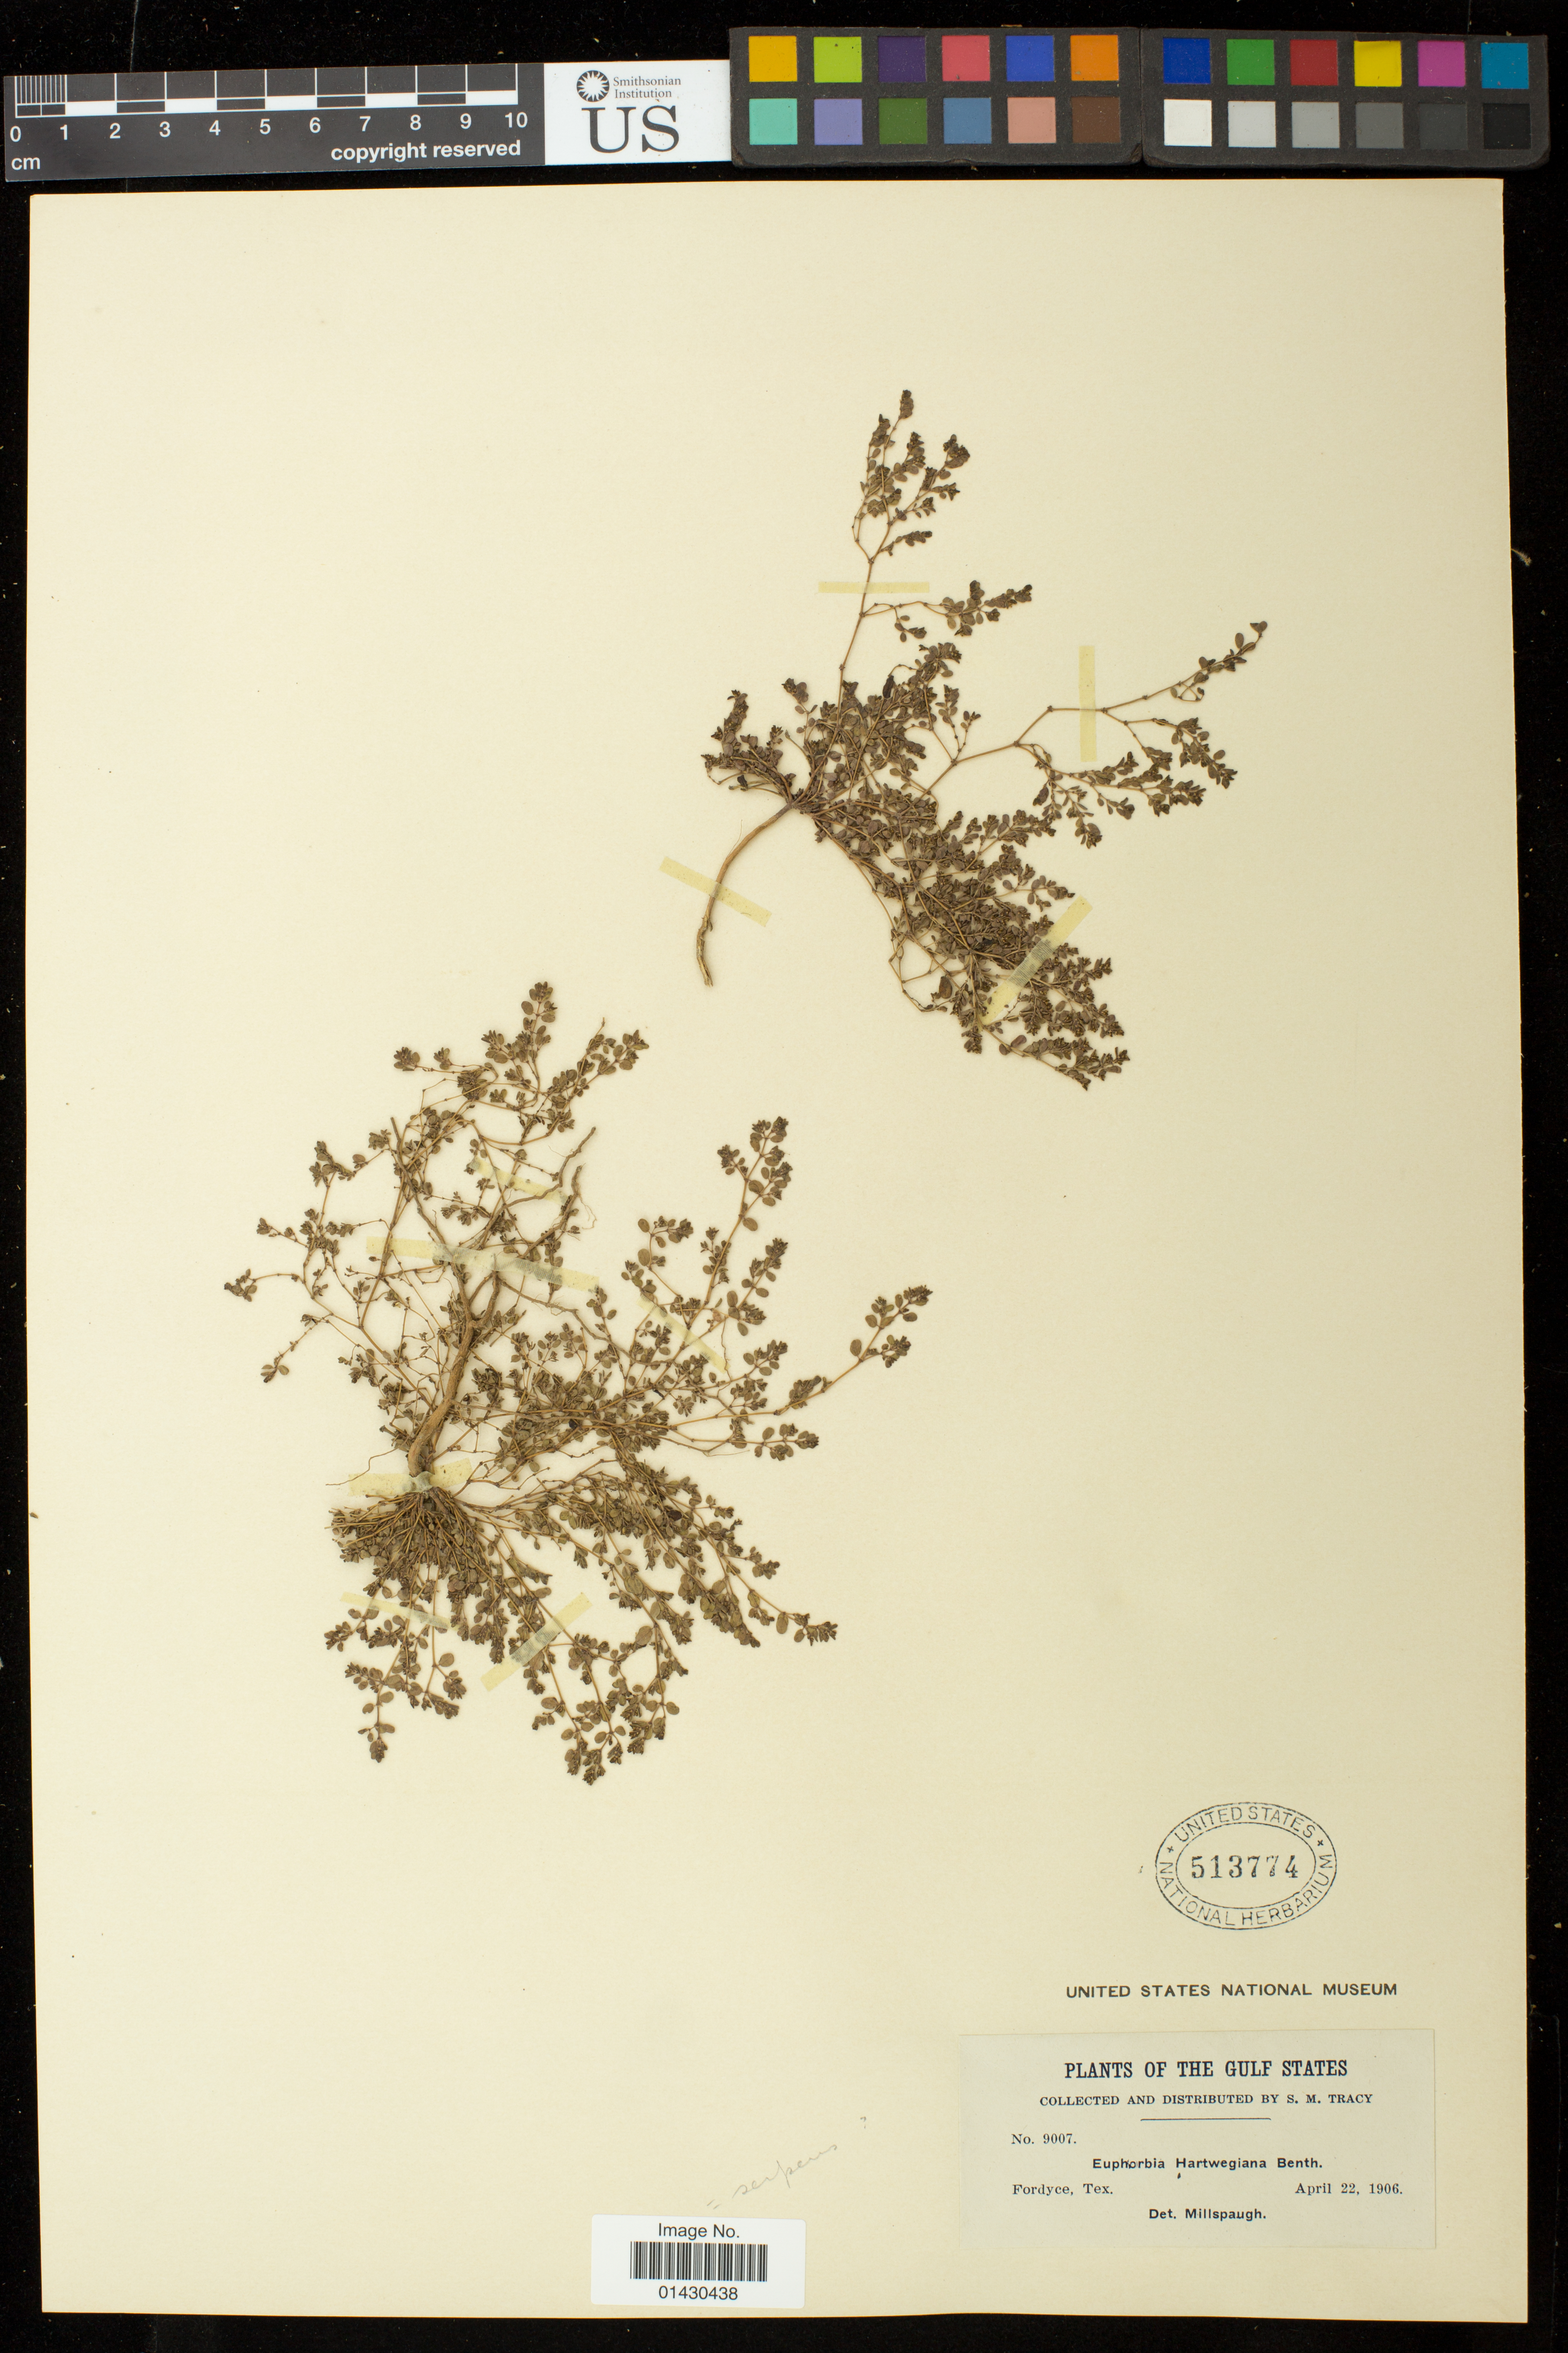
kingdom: Plantae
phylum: Tracheophyta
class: Magnoliopsida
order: Malpighiales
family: Euphorbiaceae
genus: Euphorbia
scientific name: Euphorbia serpens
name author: Kunth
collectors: S. M. Tracy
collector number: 9007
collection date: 1906-04-22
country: United States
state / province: Texas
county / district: Hidalgo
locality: Fordyce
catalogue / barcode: US 513774